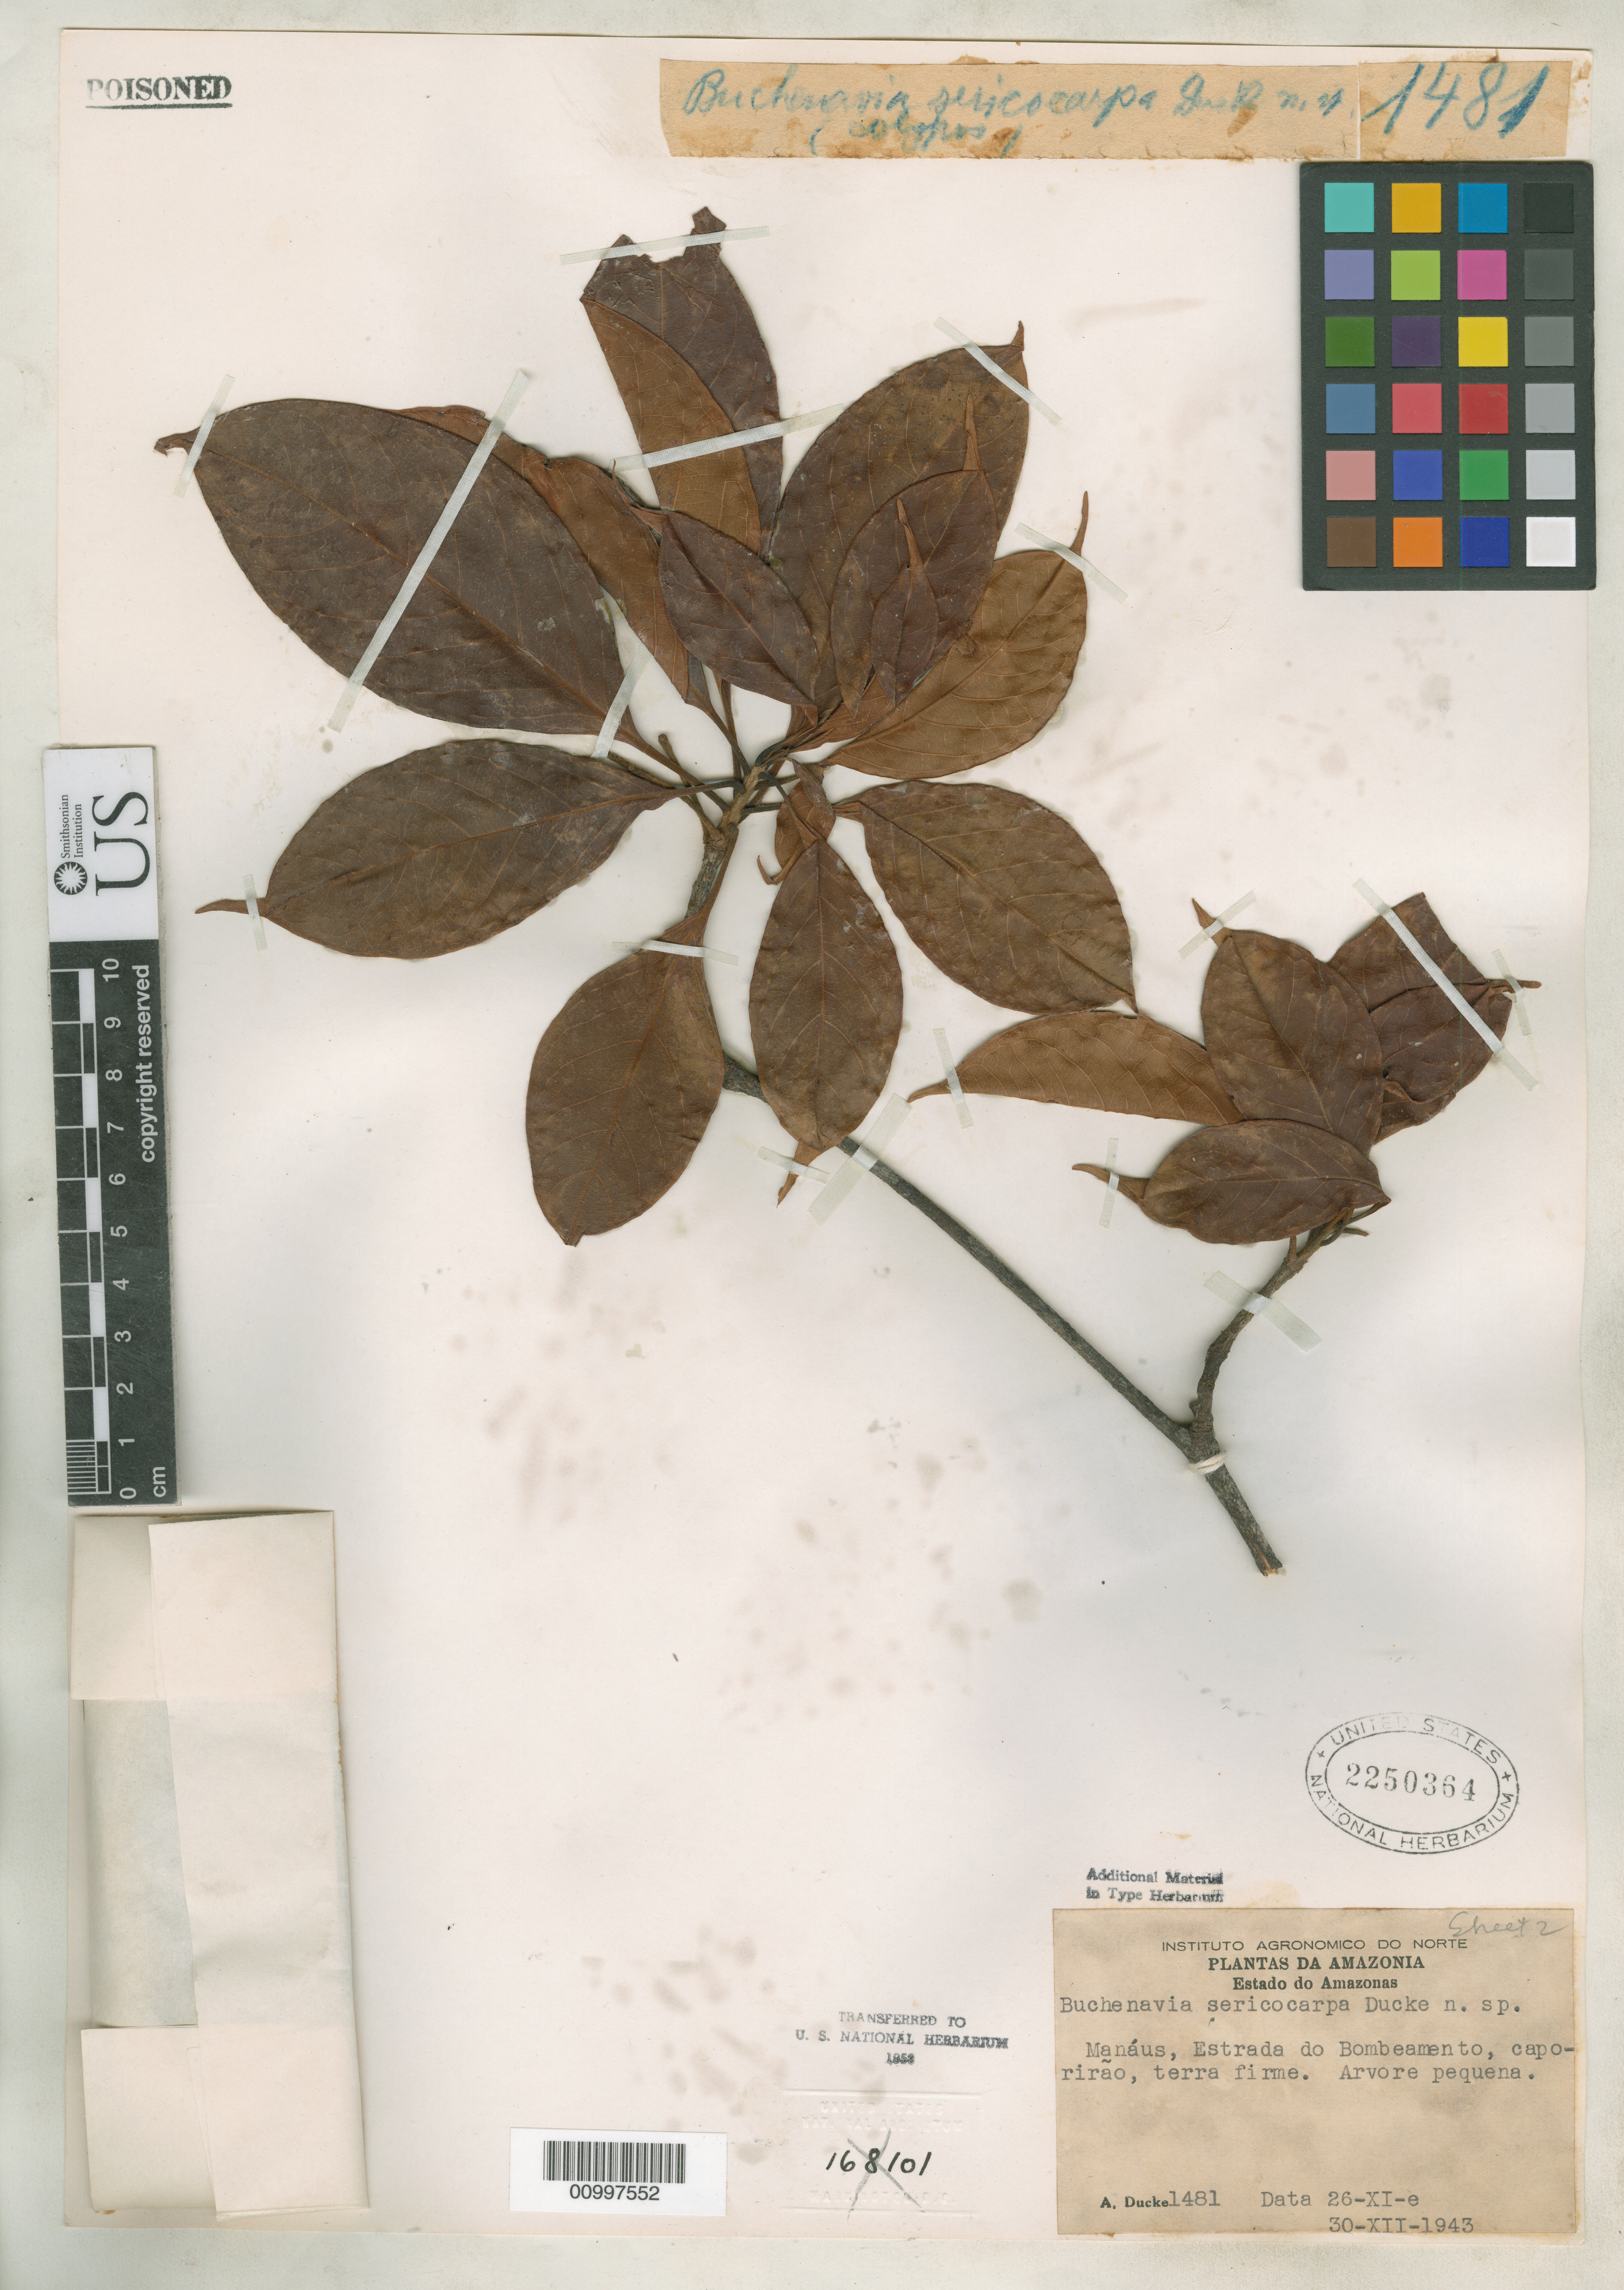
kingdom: Plantae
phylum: Tracheophyta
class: Magnoliopsida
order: Myrtales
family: Combretaceae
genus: Buchenavia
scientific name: Buchenavia sericocarpa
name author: Ducke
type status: Isotype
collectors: A. Ducke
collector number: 1481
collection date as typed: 25 Oct 1943 to 30 Dec 1943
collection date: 1943-11-26/1943-12-30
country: Brazil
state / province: Amazonas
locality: Manáus, Estrada do Bombeamento, Caporirão, terra firme.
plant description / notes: Specimen ex U.S. National Arboretum, transferred to U.S. National Herbarium, 1953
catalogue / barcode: US 2250364